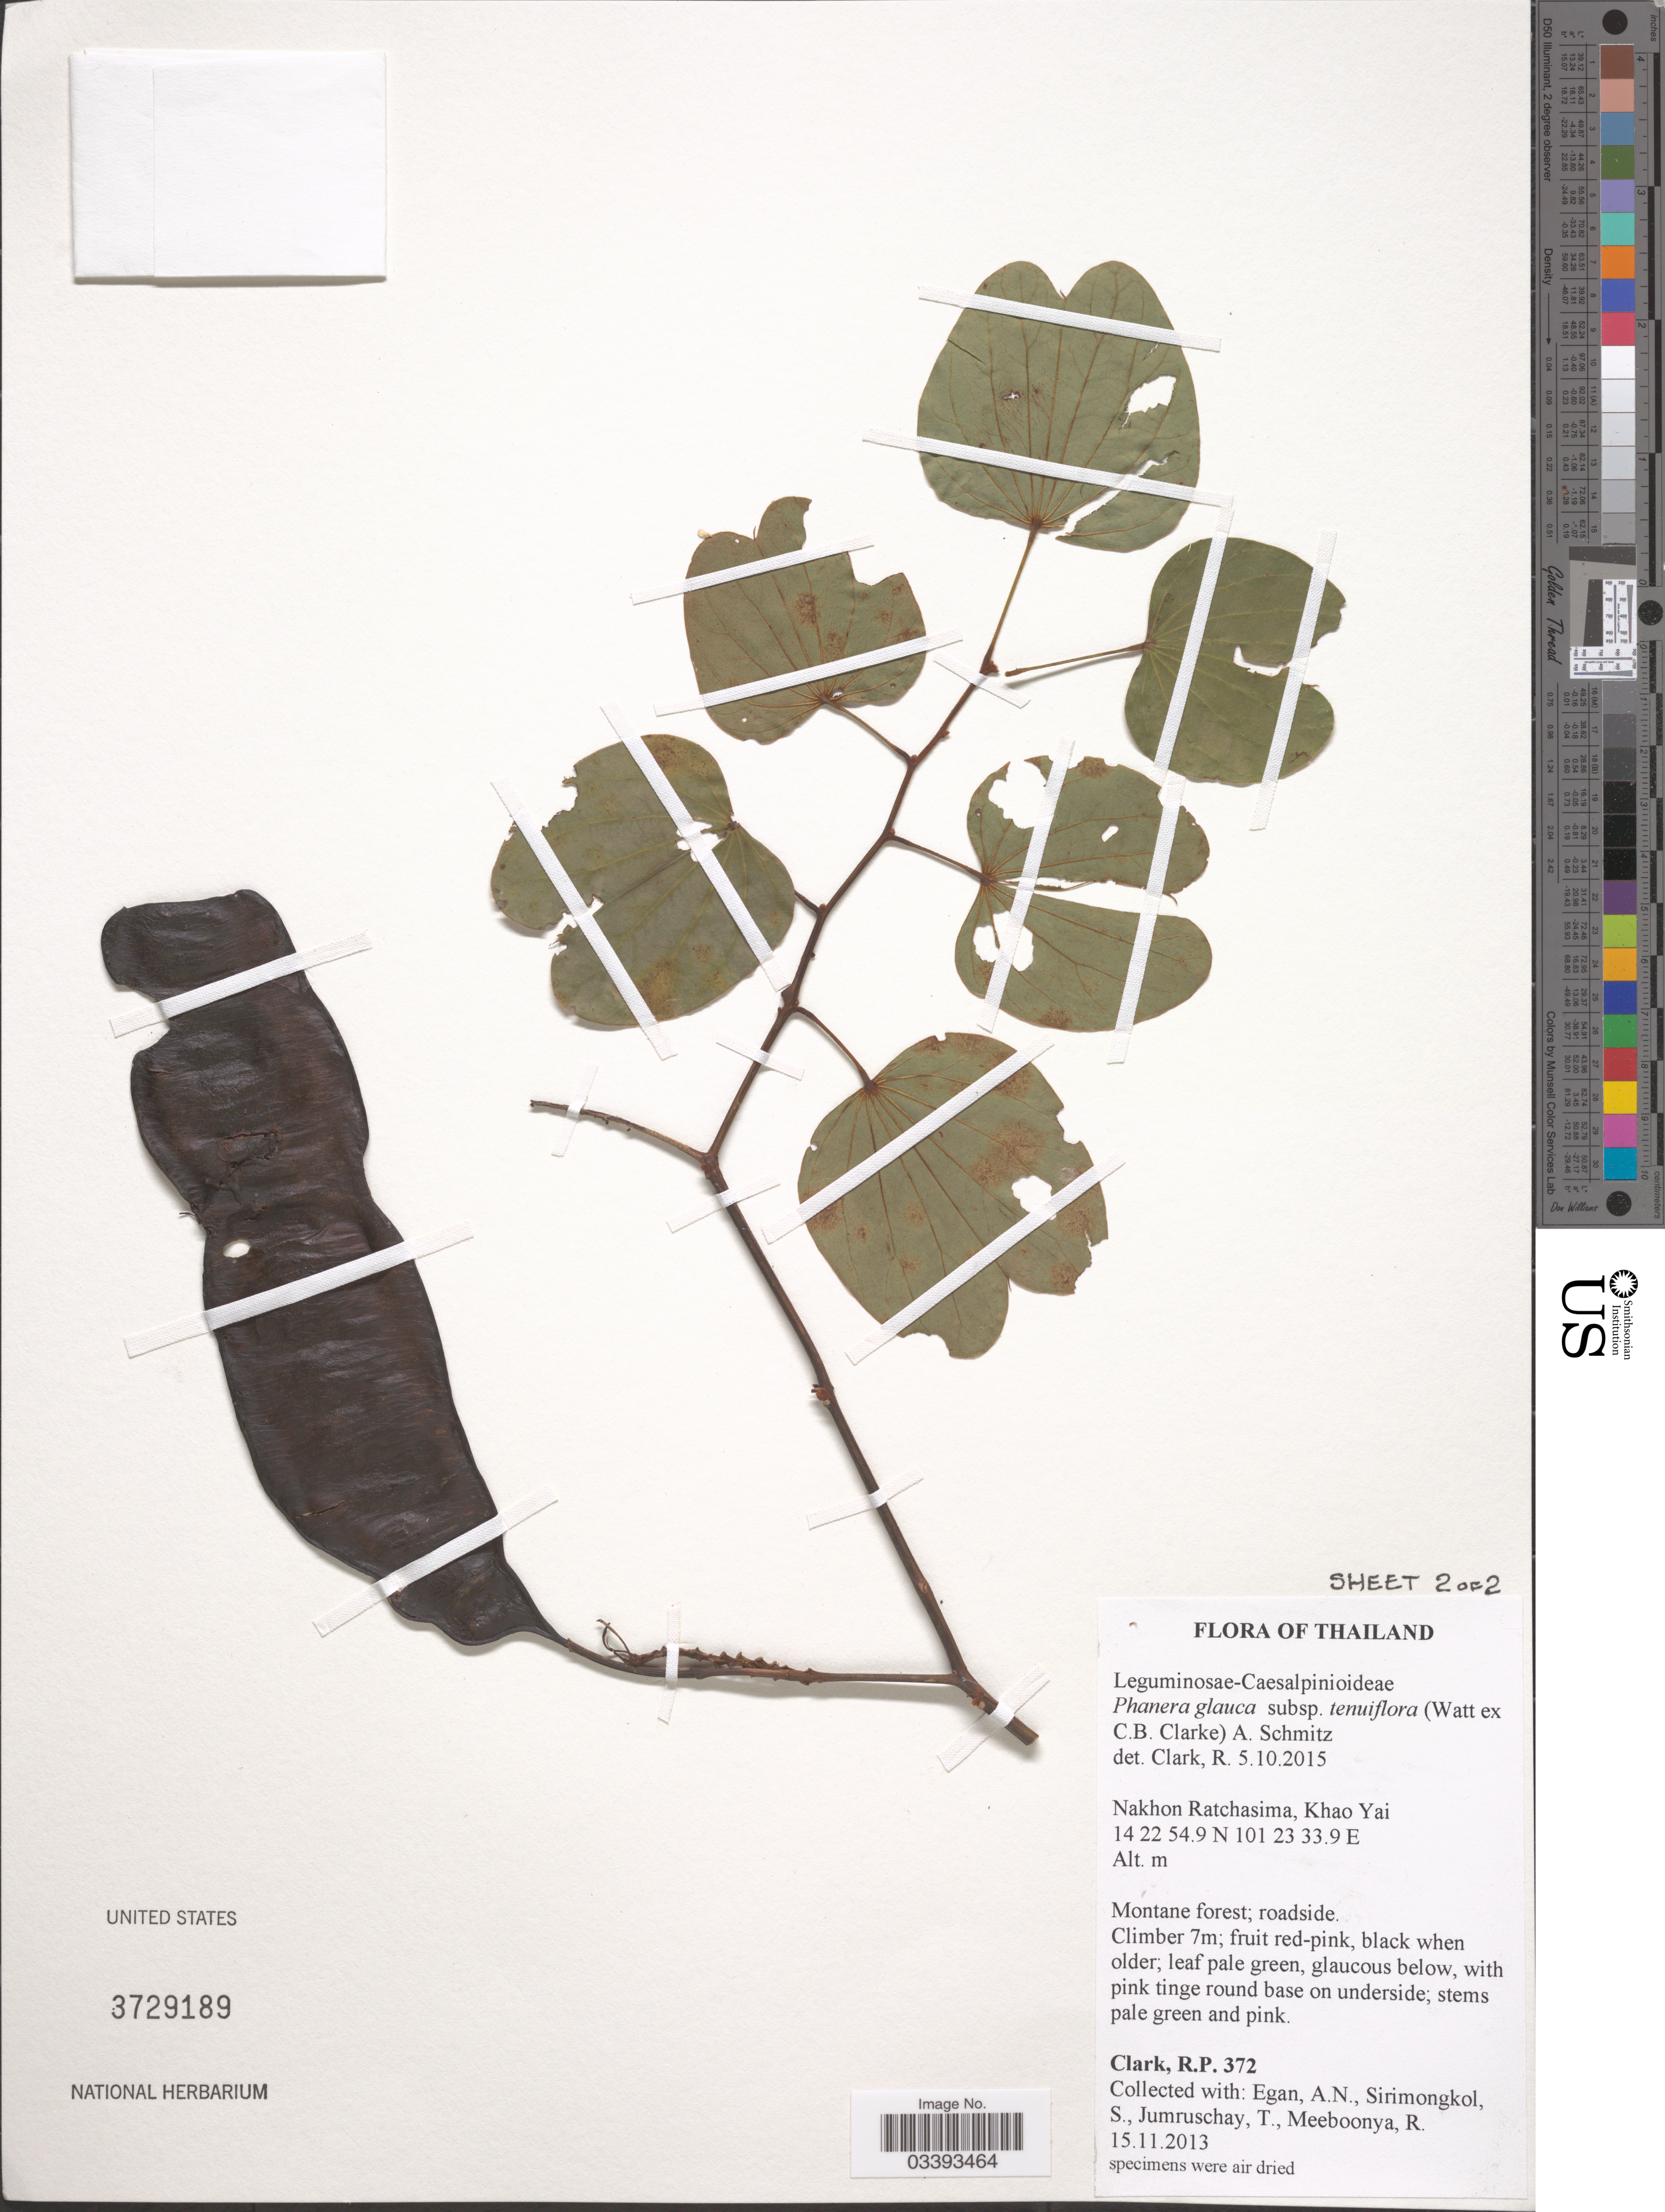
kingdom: Plantae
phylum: Tracheophyta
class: Magnoliopsida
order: Fabales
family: Fabaceae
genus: Phanera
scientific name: Phanera glauca subsp. tenuiflora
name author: (Watt ex C.B. Clarke) A.Schmitz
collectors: R. P. Clark, A. N. Egan, S. Sirimongkol, T. Jumruschay & R. Meeboonya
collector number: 372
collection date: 2013-11-15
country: Thailand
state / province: Nakhon Ratchasima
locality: Khao Yai.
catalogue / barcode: US 3729189